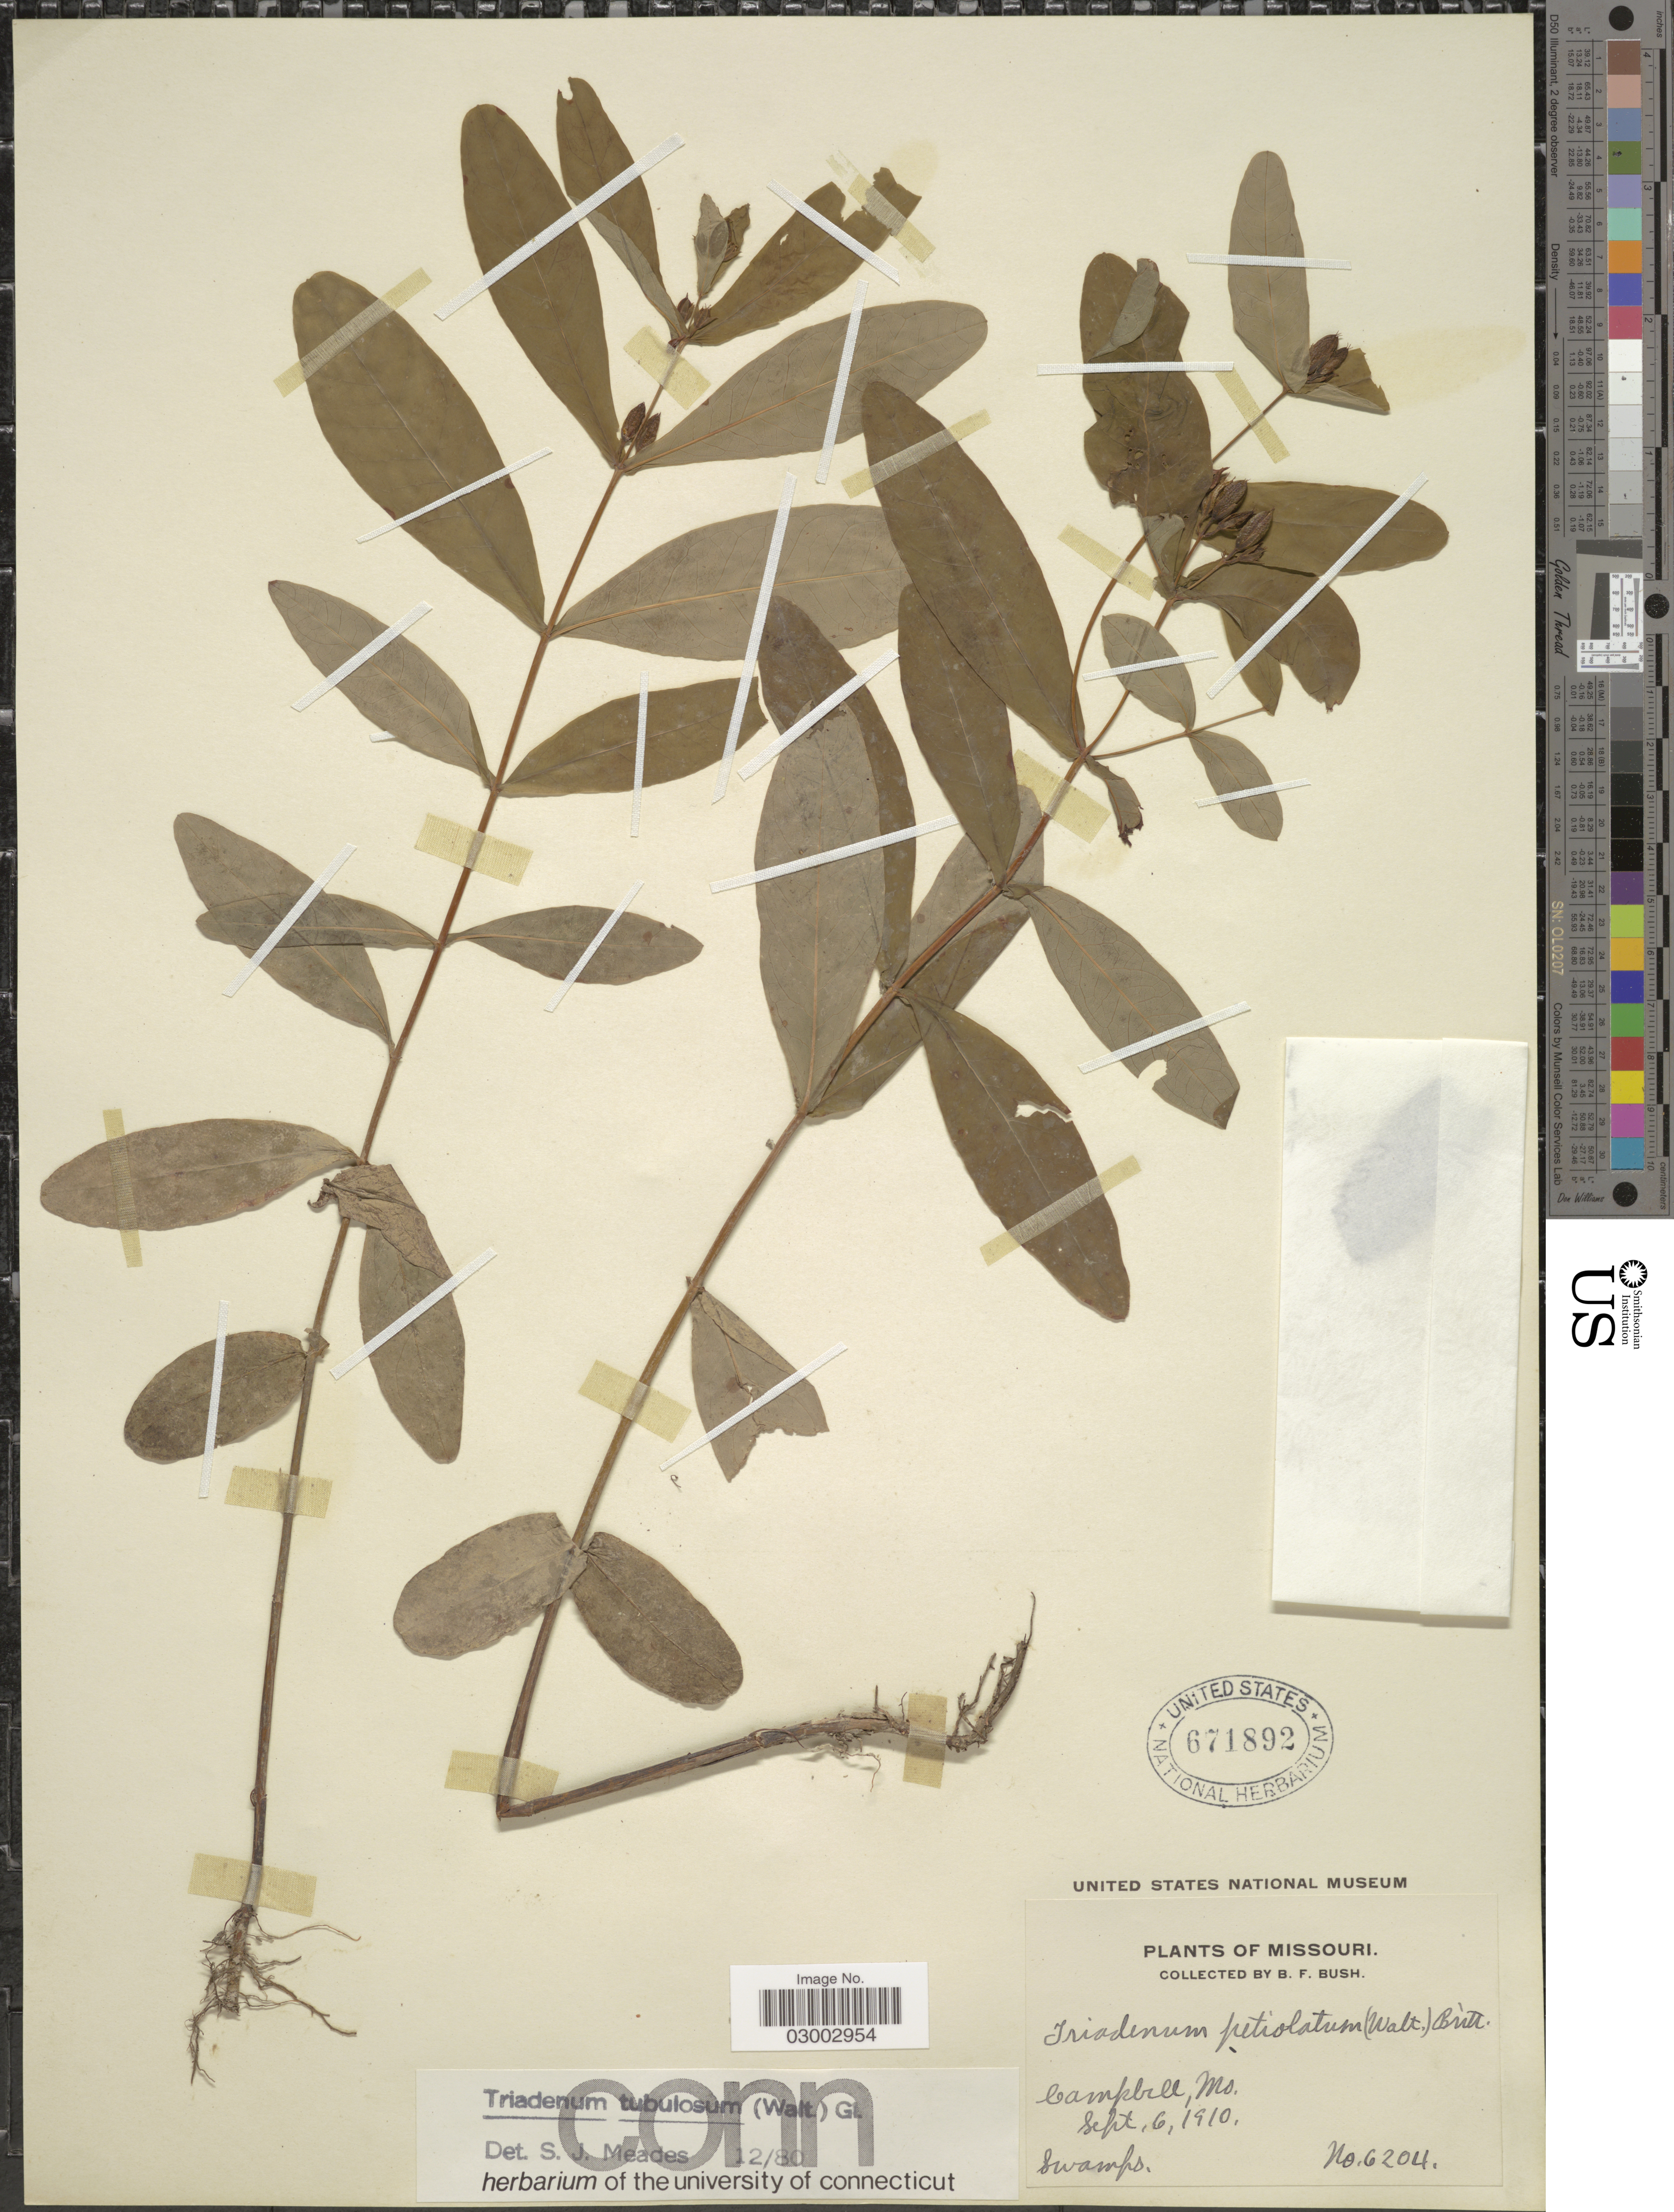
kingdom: Plantae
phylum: Tracheophyta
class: Magnoliopsida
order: Malpighiales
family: Hypericaceae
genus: Hypericum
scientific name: Hypericum tubulosum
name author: Walter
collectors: B. F. Bush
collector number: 6204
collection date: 1910-09-06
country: United States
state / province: Missouri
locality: Campbell, Mo.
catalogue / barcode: US 671892